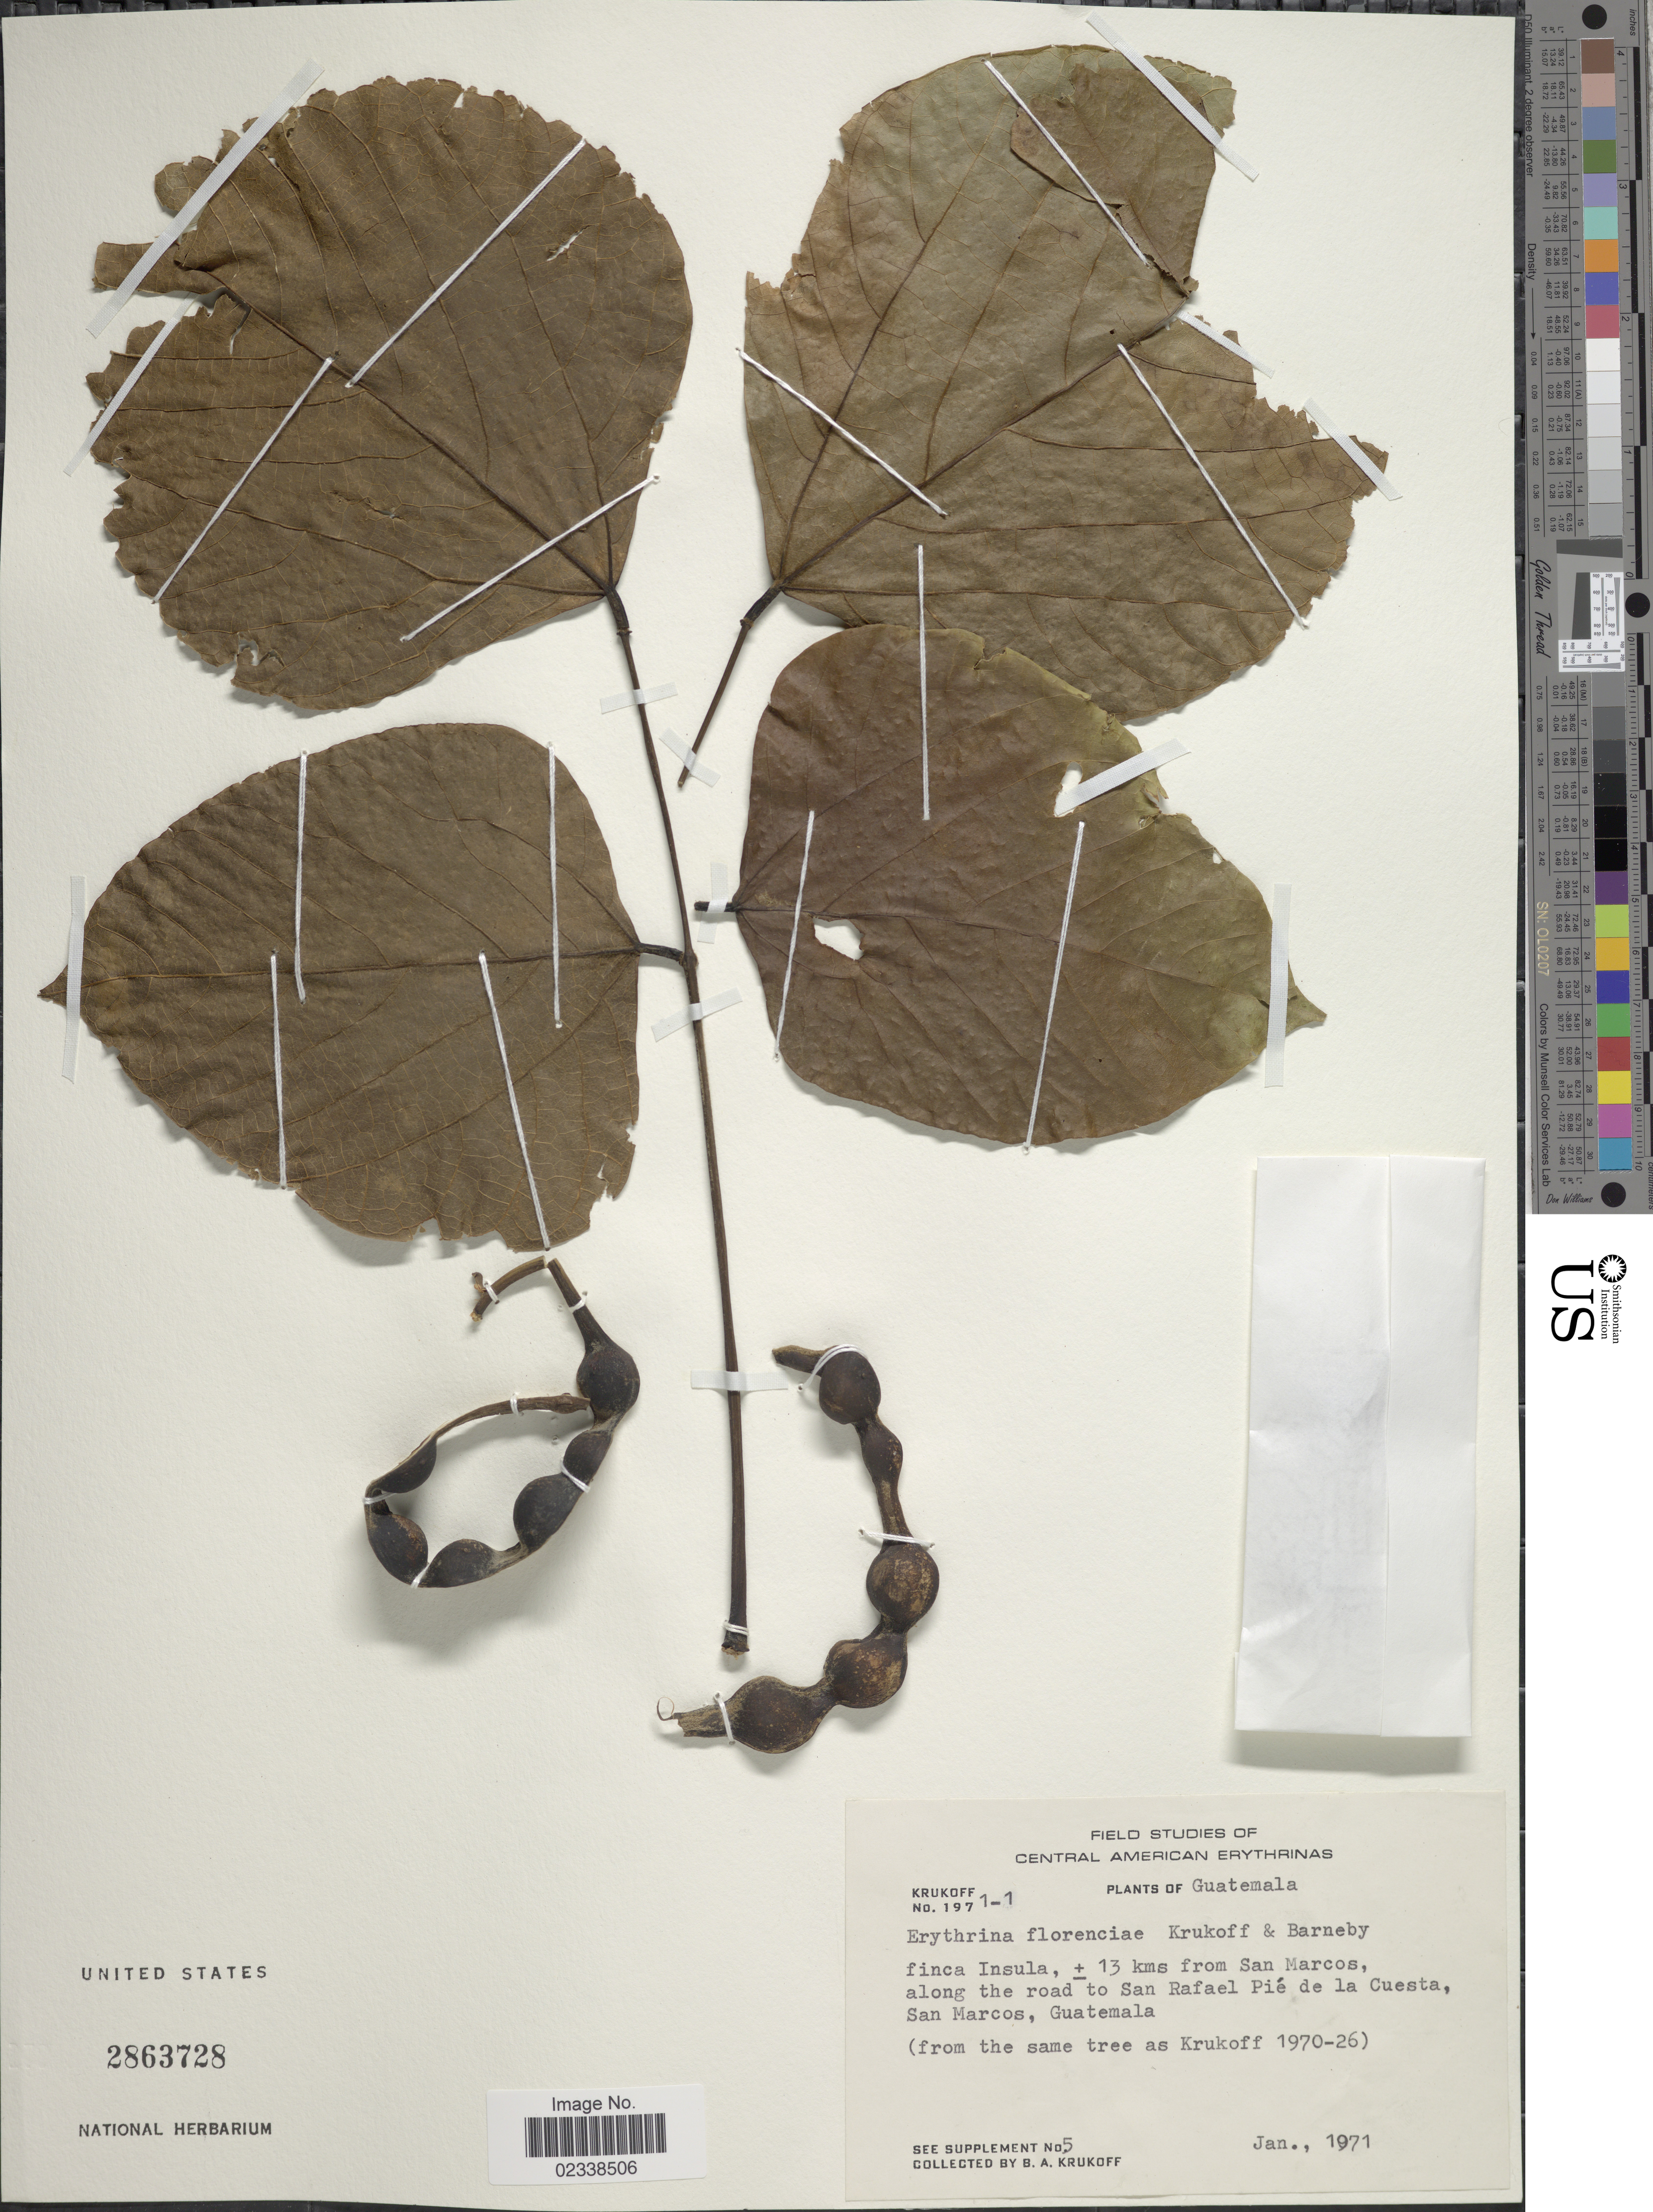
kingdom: Plantae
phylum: Tracheophyta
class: Magnoliopsida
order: Fabales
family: Fabaceae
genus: Erythrina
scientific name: Erythrina folkersii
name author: Krukoff & Moldenke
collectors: B. A. Krukoff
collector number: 1971-1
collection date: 1971-01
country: Guatemala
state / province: San Marcos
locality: +/- 13 kms from San Marcos, along the road to San Rafael Pie de la Cuesta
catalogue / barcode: US 2863728